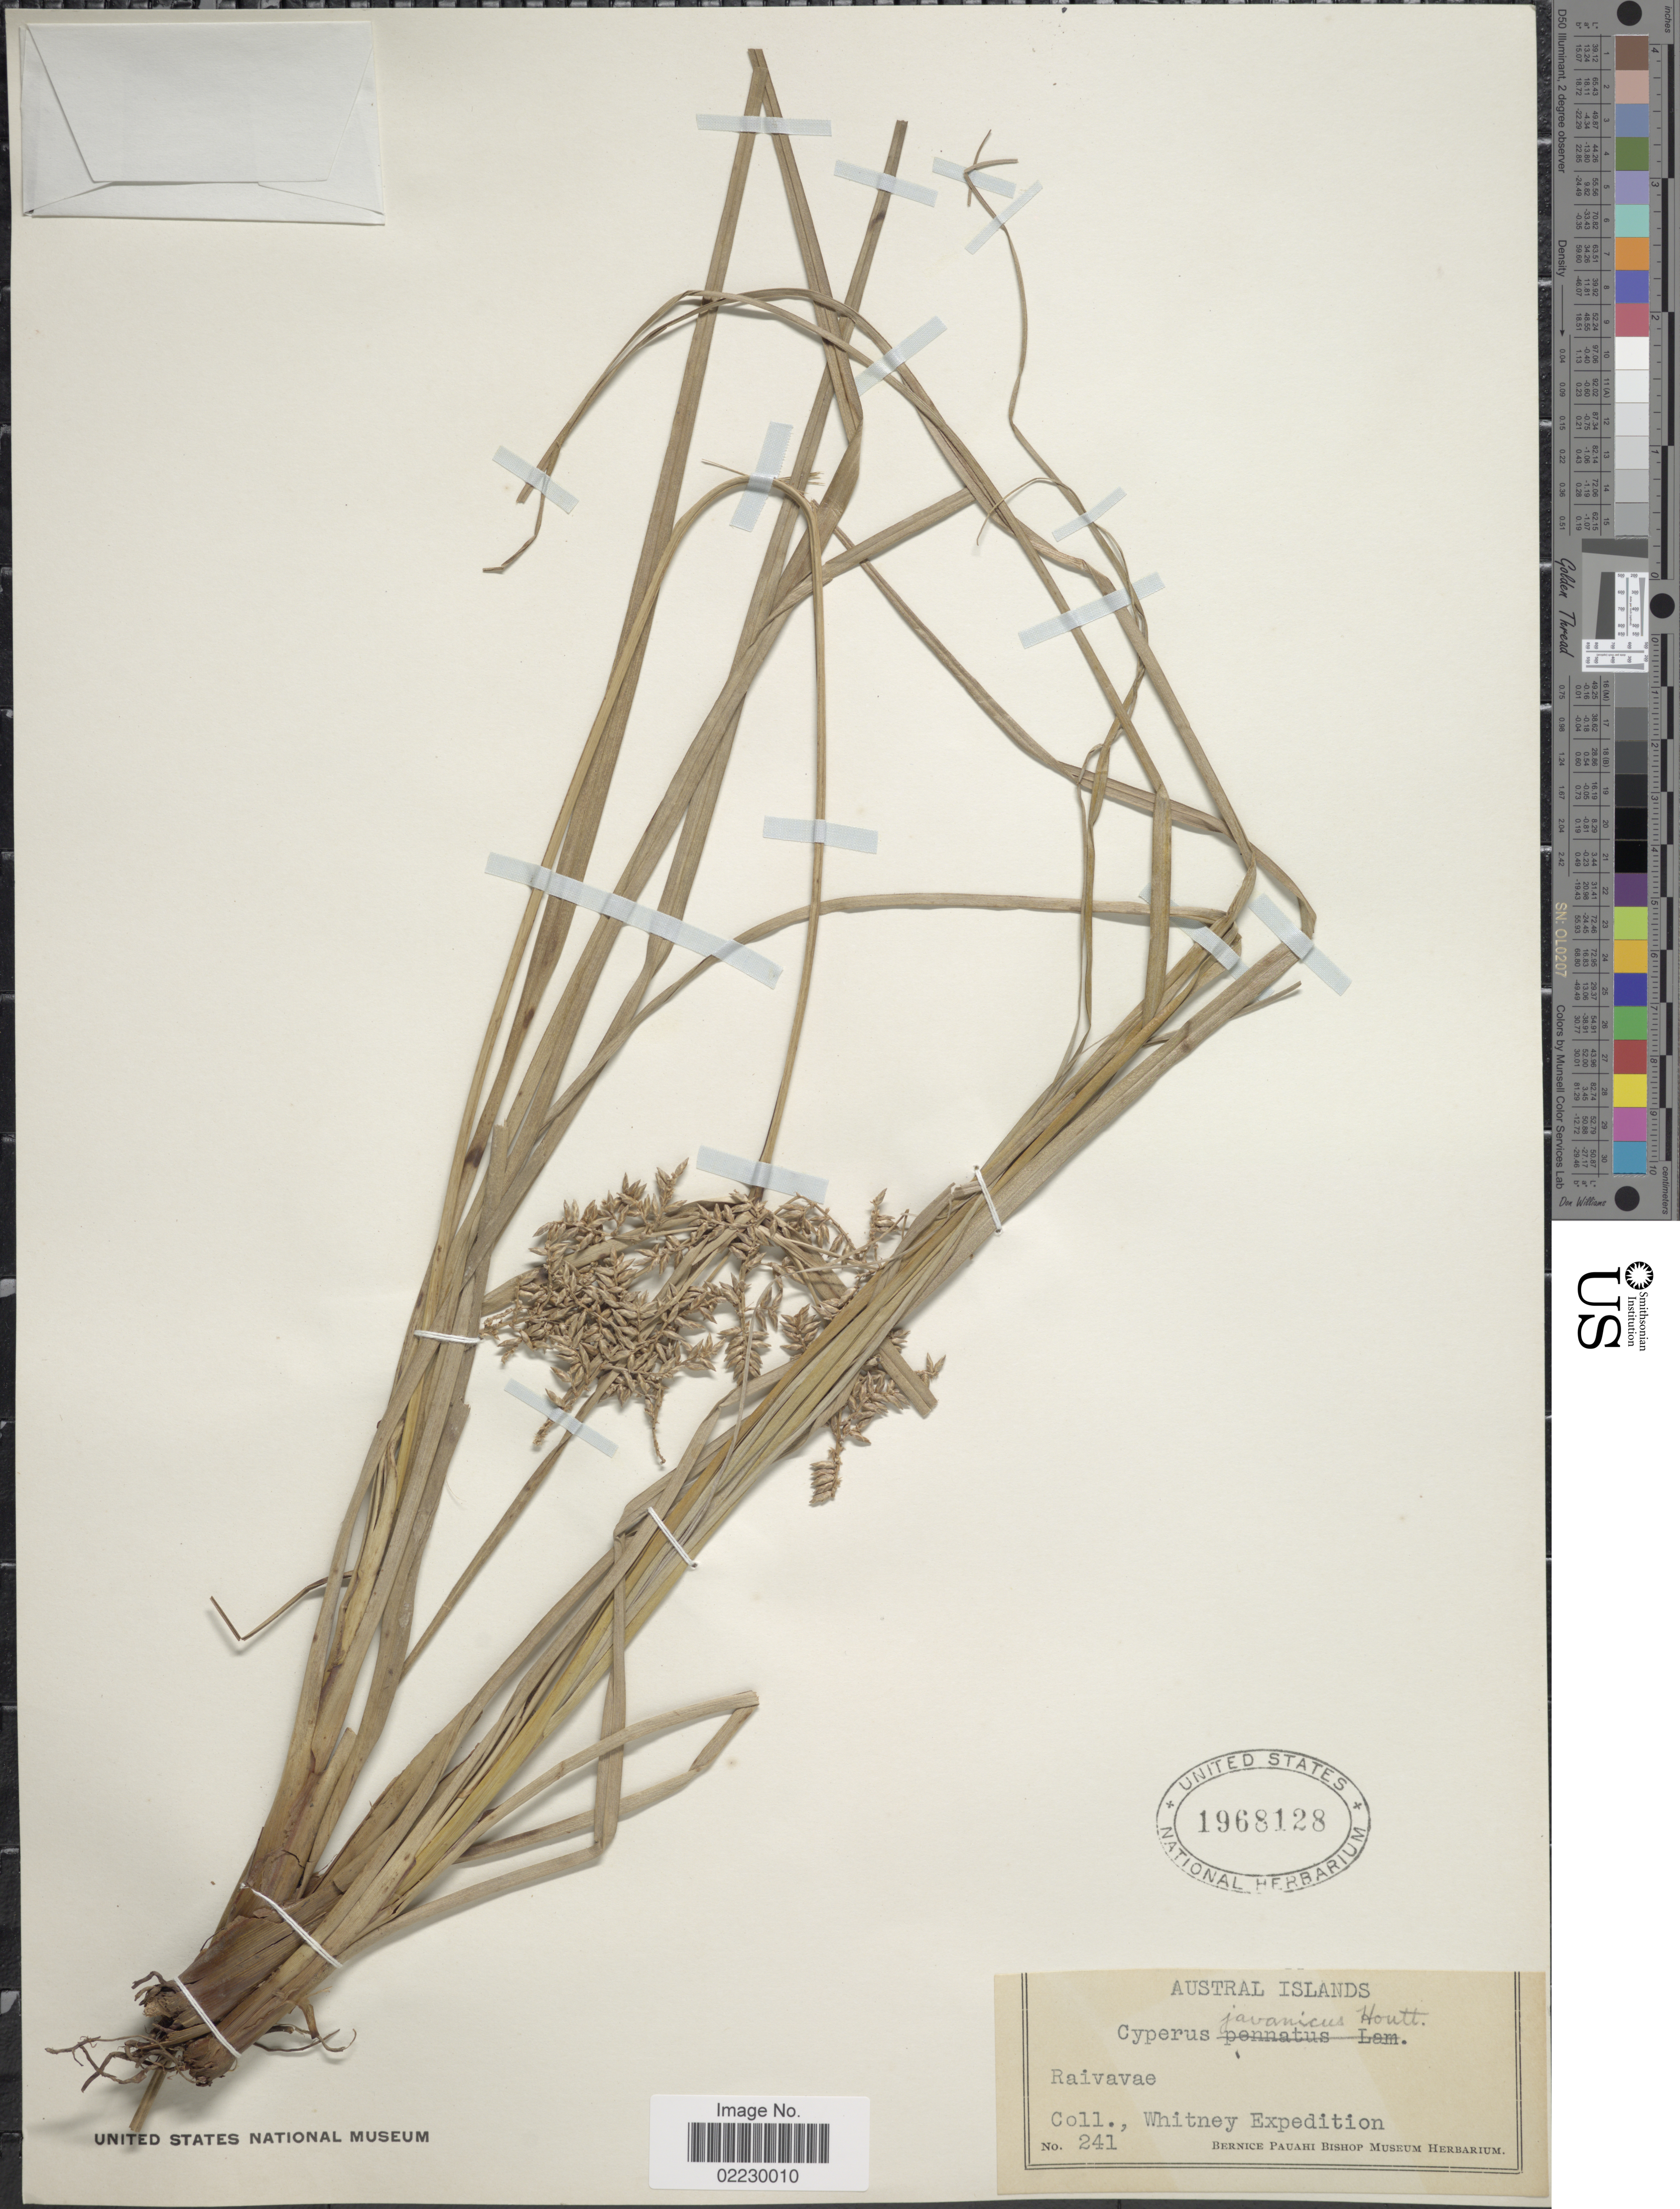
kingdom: Plantae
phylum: Tracheophyta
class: Liliopsida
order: Poales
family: Cyperaceae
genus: Cyperus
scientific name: Cyperus javanicus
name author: Houtt.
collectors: Whitney Expedition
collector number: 241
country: French Polynesia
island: Raivavae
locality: Austral Islands, Raivavae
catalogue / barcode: US 1968128